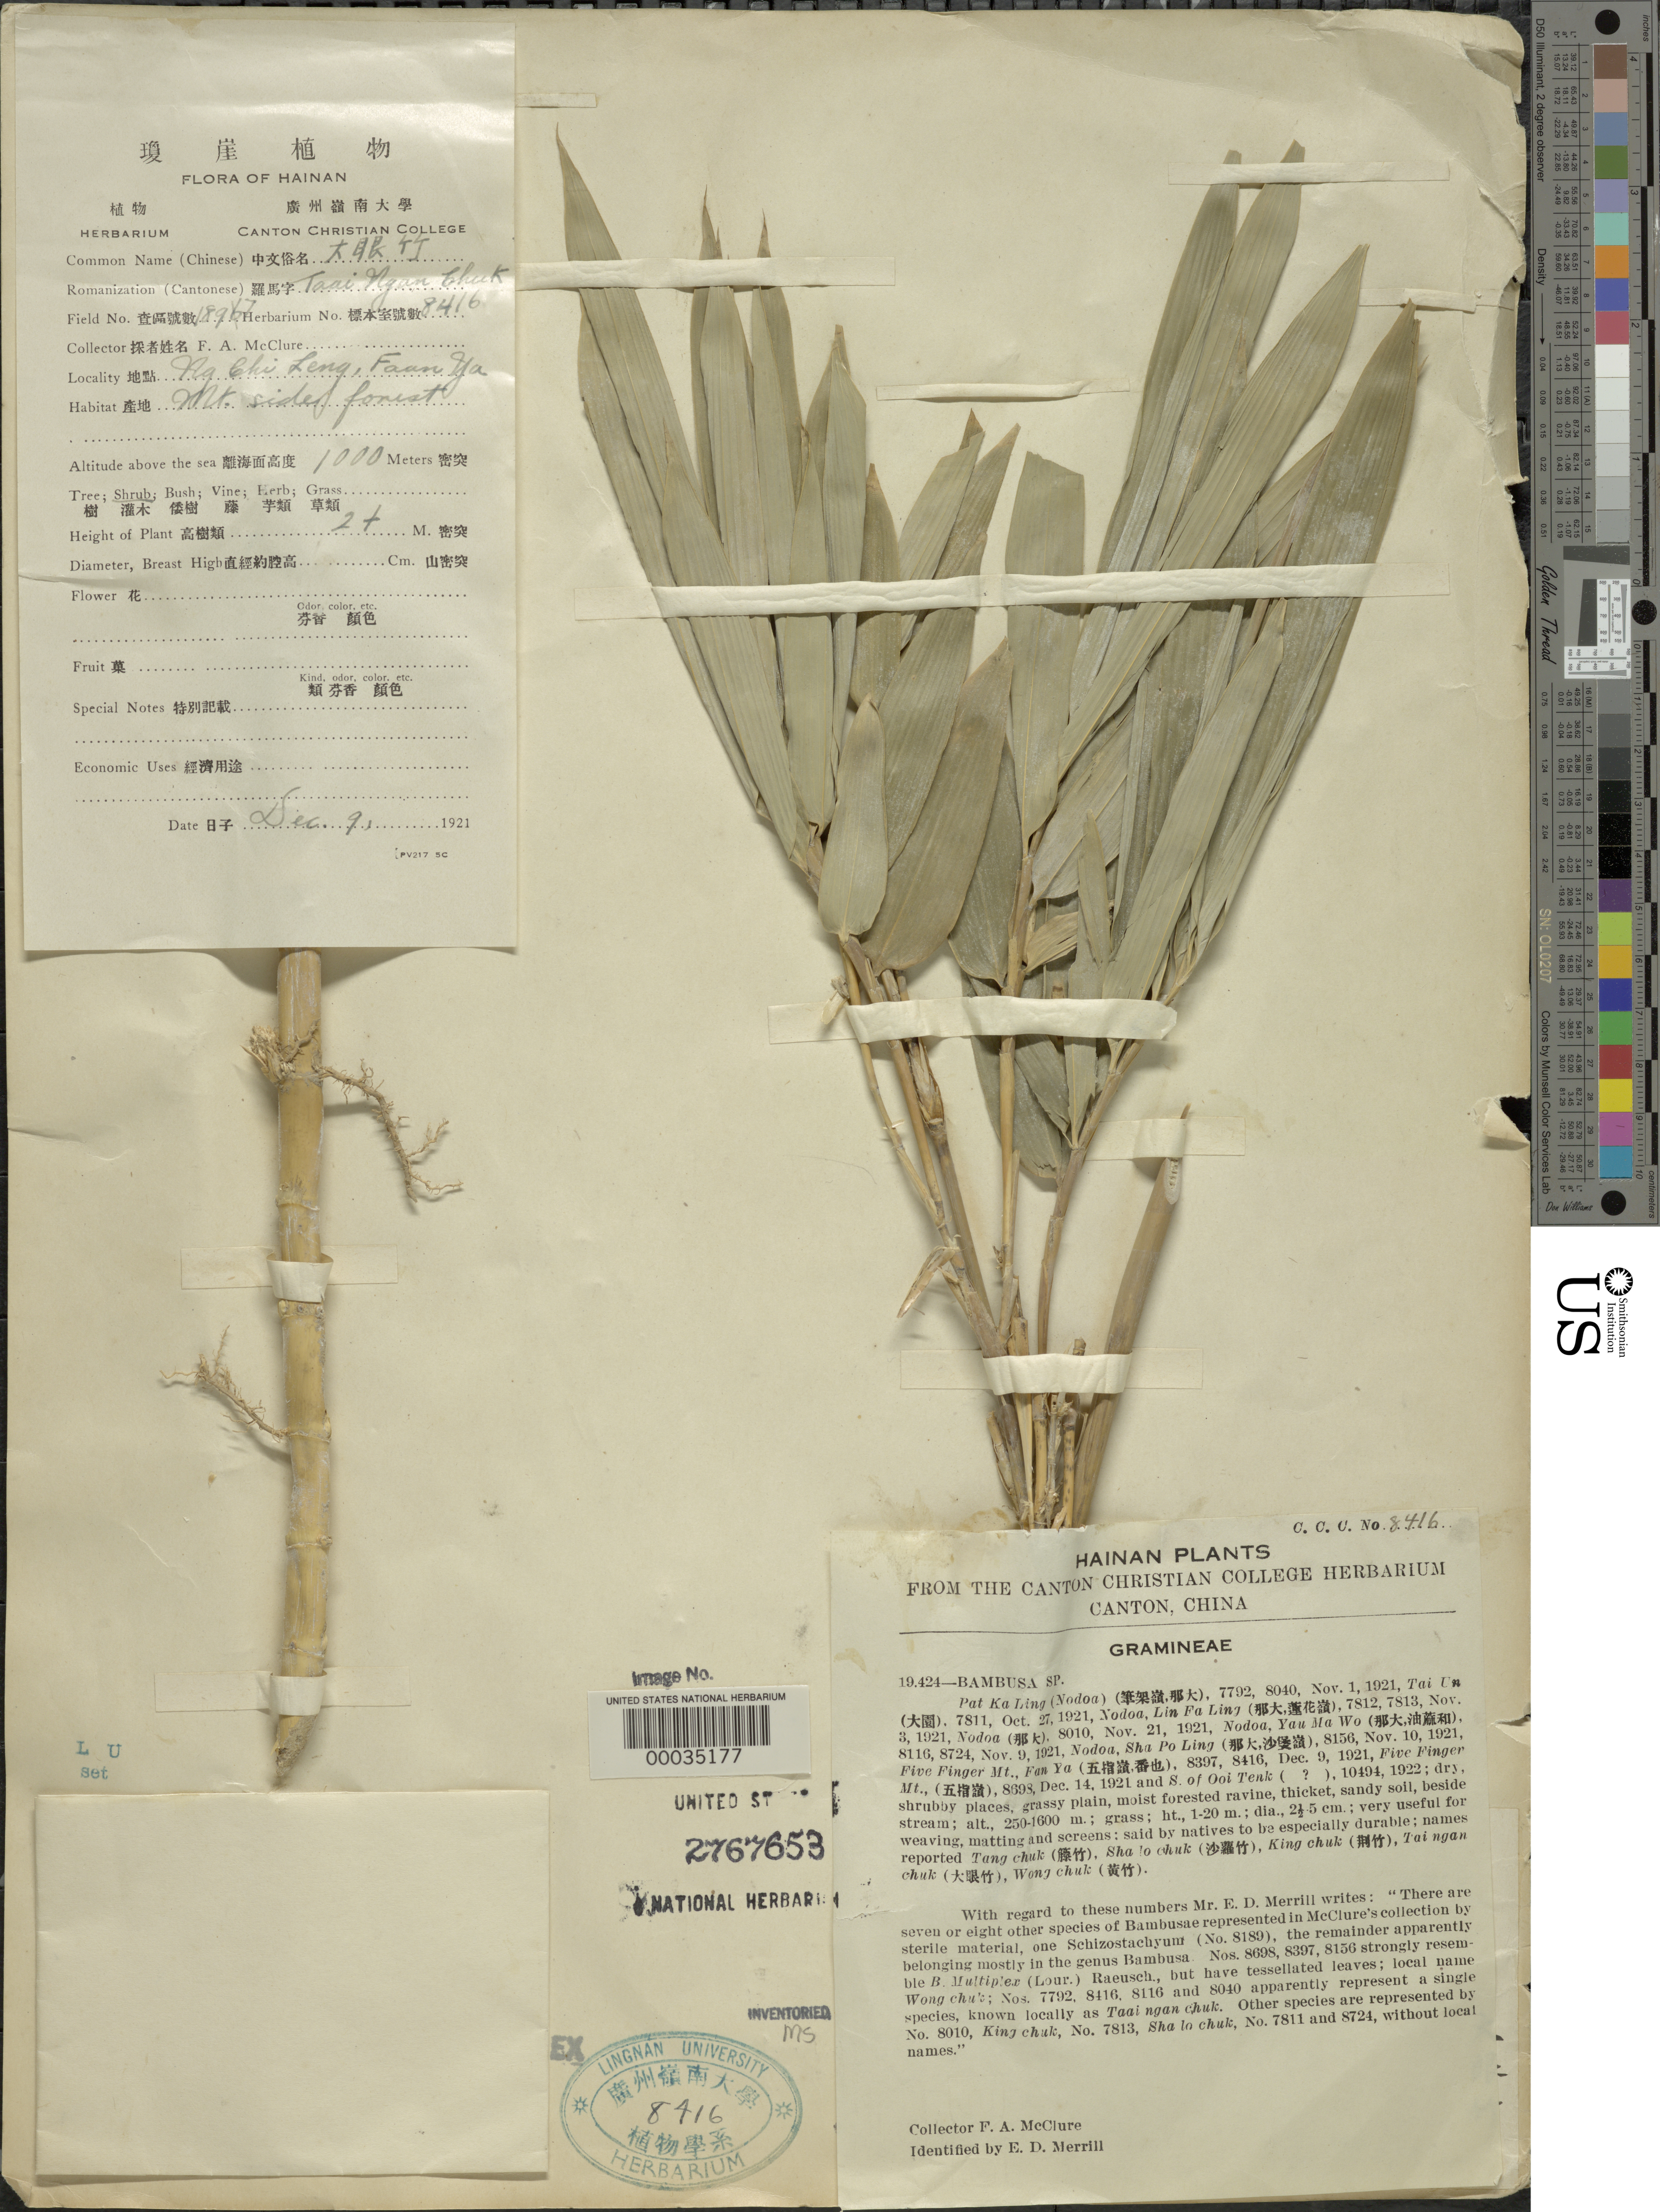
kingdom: Plantae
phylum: Tracheophyta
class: Liliopsida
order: Poales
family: Poaceae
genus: Bambusa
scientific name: Bambusa sp.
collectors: F. A. McClure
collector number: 1897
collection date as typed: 09 Dec 1921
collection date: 1921-12-09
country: China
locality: Ng chi leng, faam ya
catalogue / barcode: US 2767653